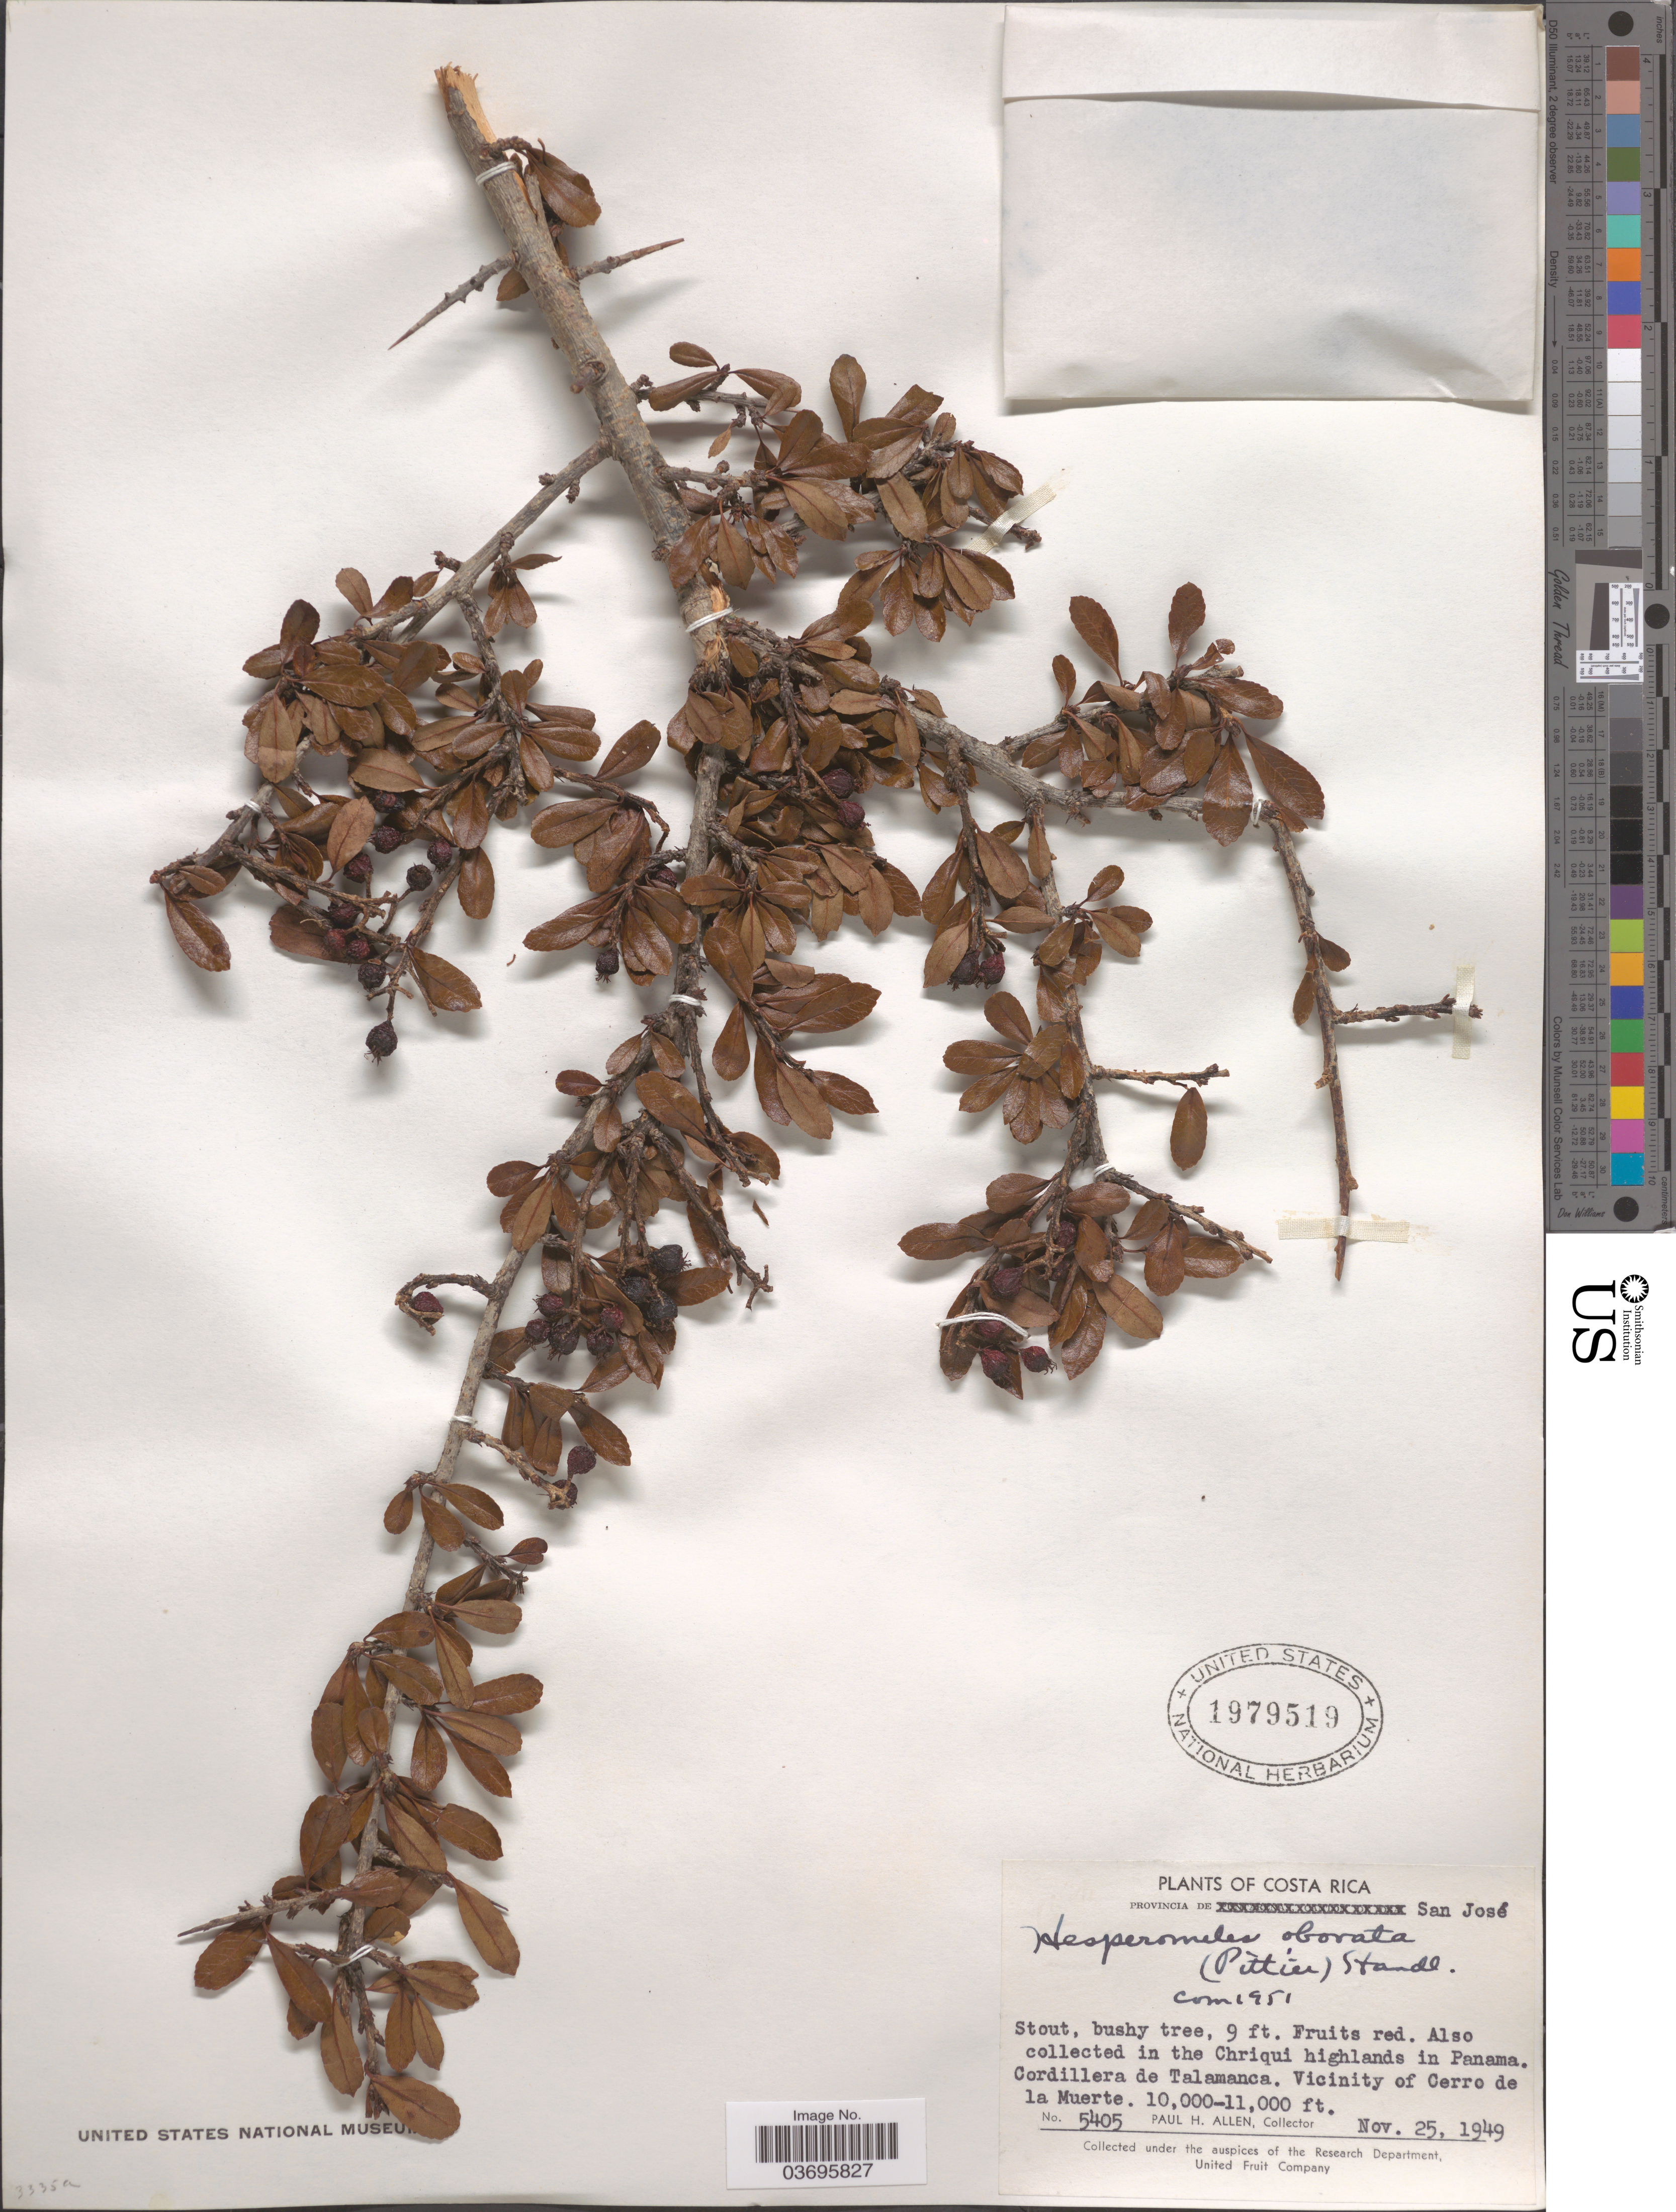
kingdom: Plantae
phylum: Tracheophyta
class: Magnoliopsida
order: Rosales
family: Rosaceae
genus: Hesperomeles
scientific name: Hesperomeles heterophylla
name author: (Ruiz & Pav.) Hook.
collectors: P. H. Allen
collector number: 5405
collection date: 1949-11-25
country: Costa Rica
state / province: San José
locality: In the Chiriqui highlands in Panama. Cordillera de Talamanca. Vicinity of Cerro de la Muerte.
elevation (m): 3048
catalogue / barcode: US 1979519